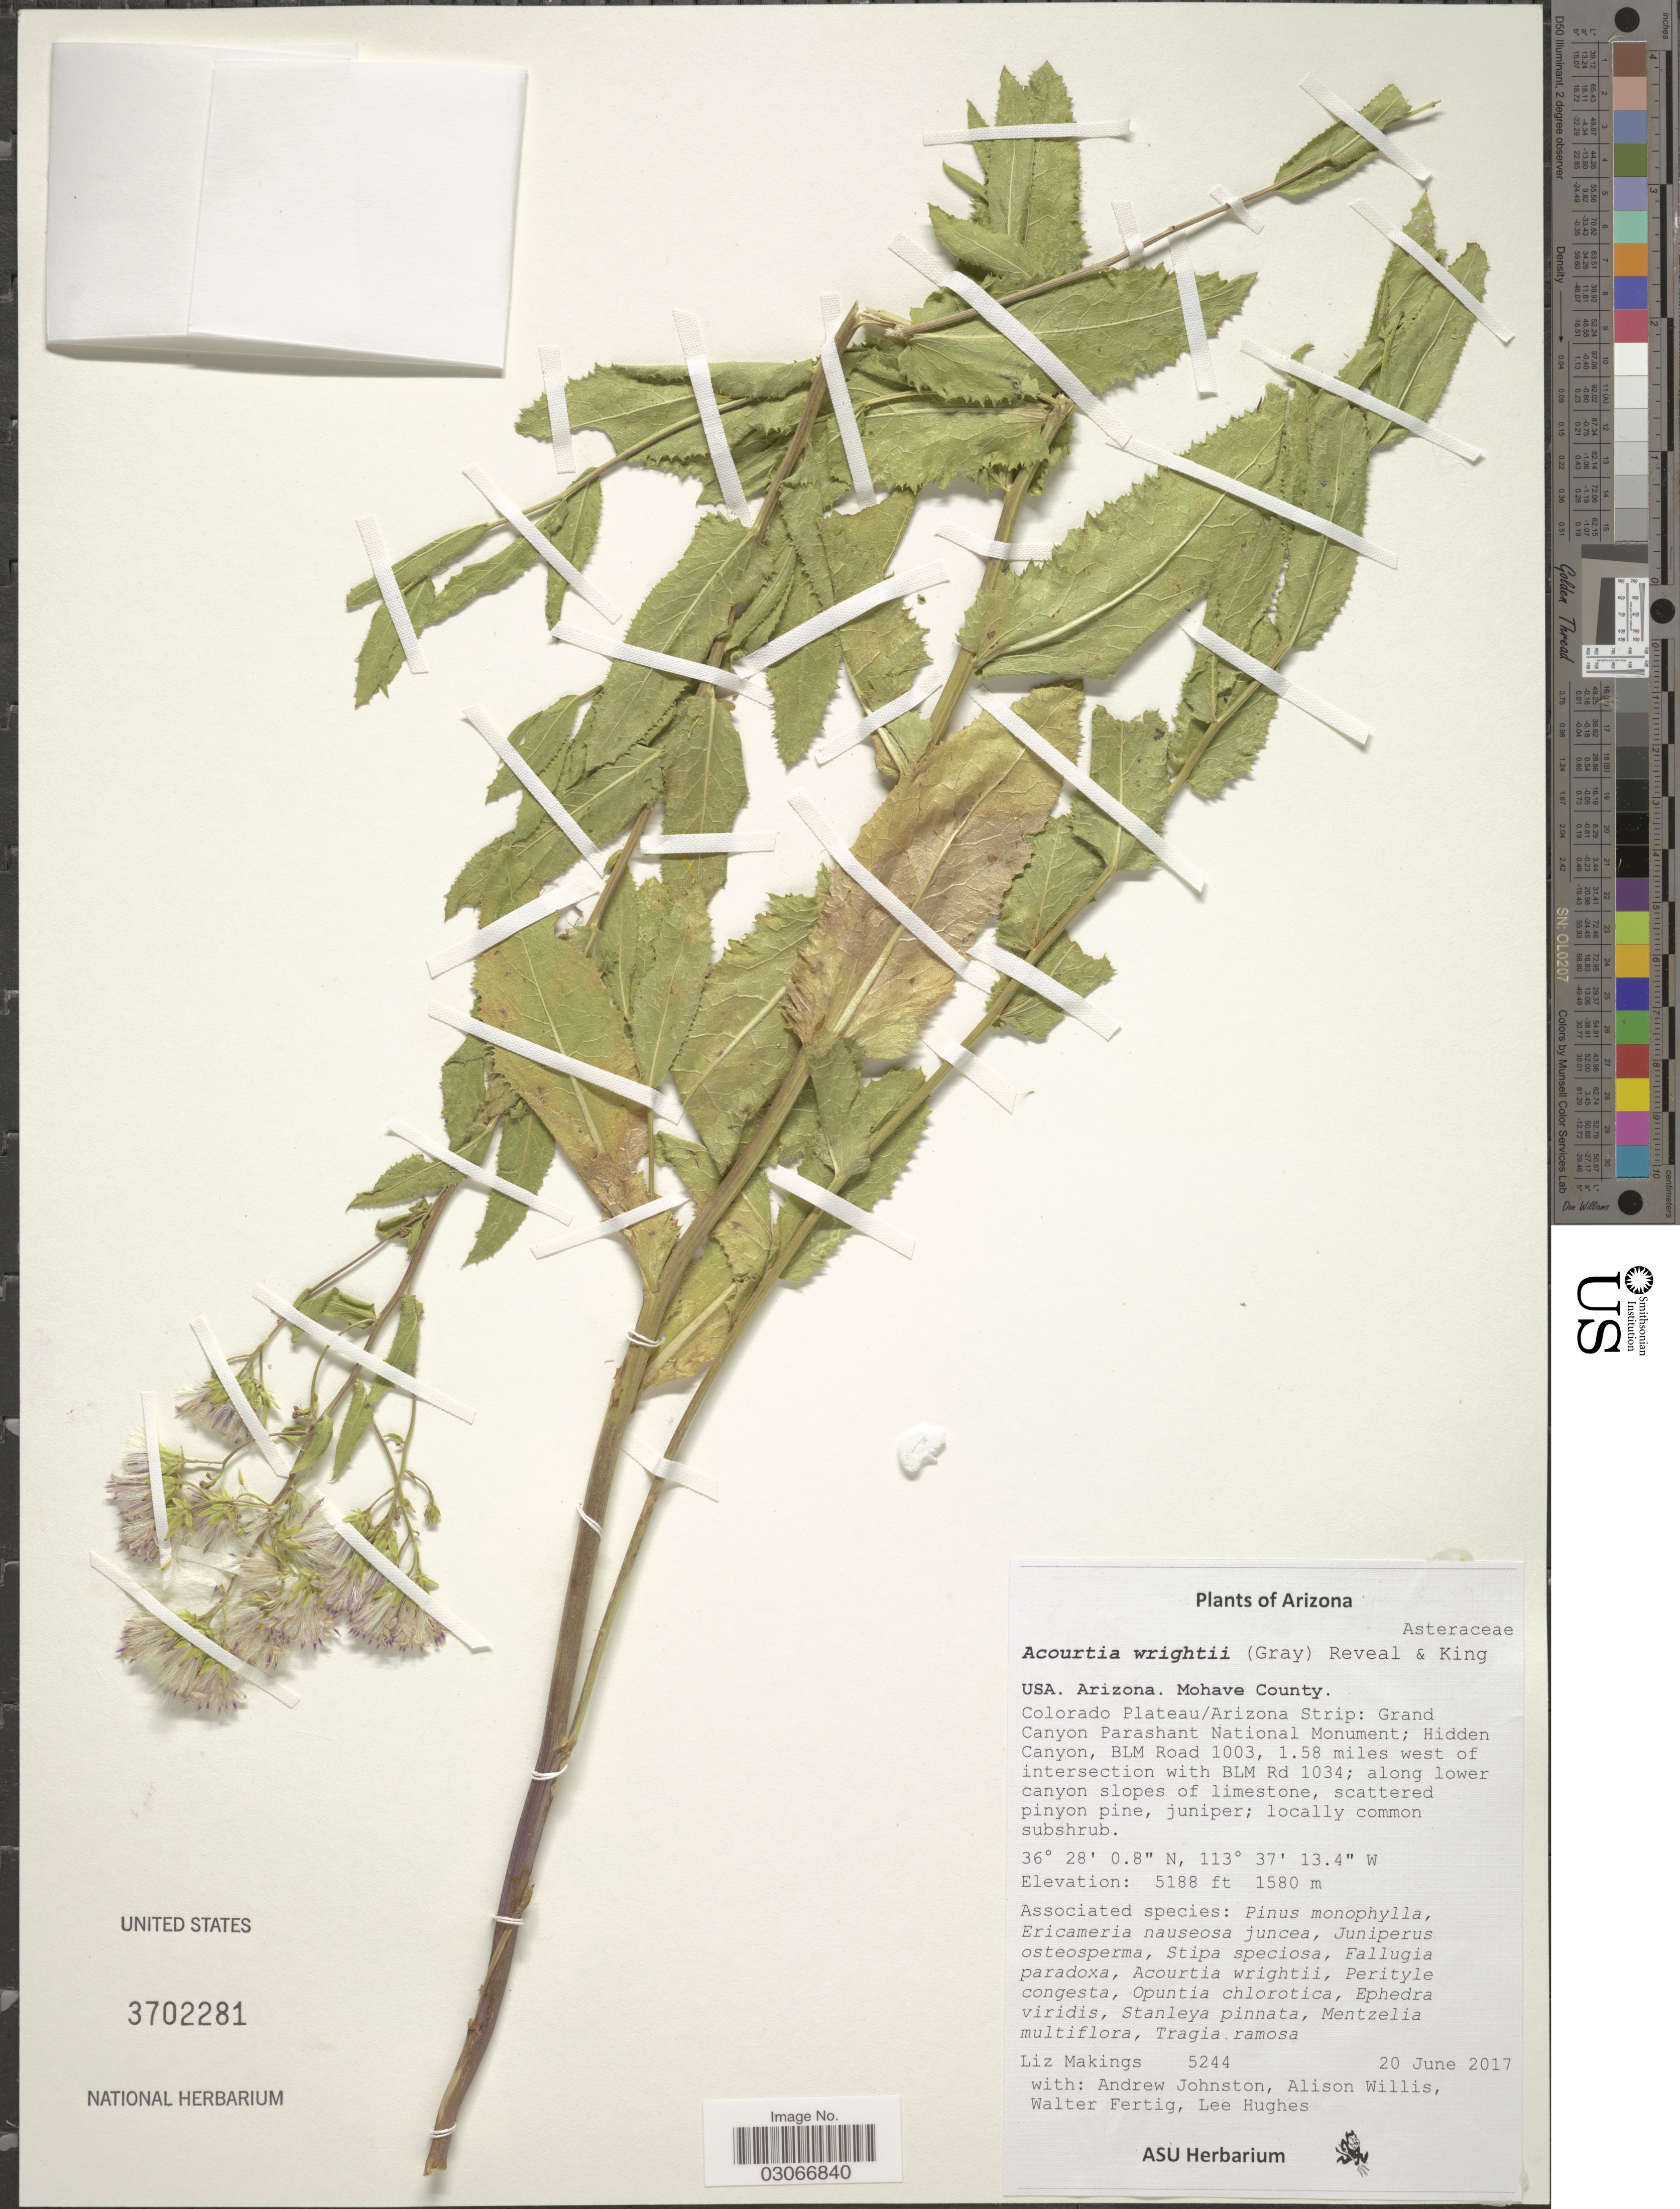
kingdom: Plantae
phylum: Tracheophyta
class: Magnoliopsida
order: Asterales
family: Asteraceae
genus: Acourtia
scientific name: Acourtia wrightii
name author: (A. Gray) Reveal & R.M. King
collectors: L. Makings, A. Johnston, A. Willis, W. Fertig & L. Hughes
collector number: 5244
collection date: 2017-06-20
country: United States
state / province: Arizona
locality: Colorado Plateau/ Arizona Strip: Grand Canyon Parashant National Monument; Hidden Canyon, BLM Road 1003, 1.58 miles west of intersection with BLM Rd 1034.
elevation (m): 1580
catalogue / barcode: US 3702281